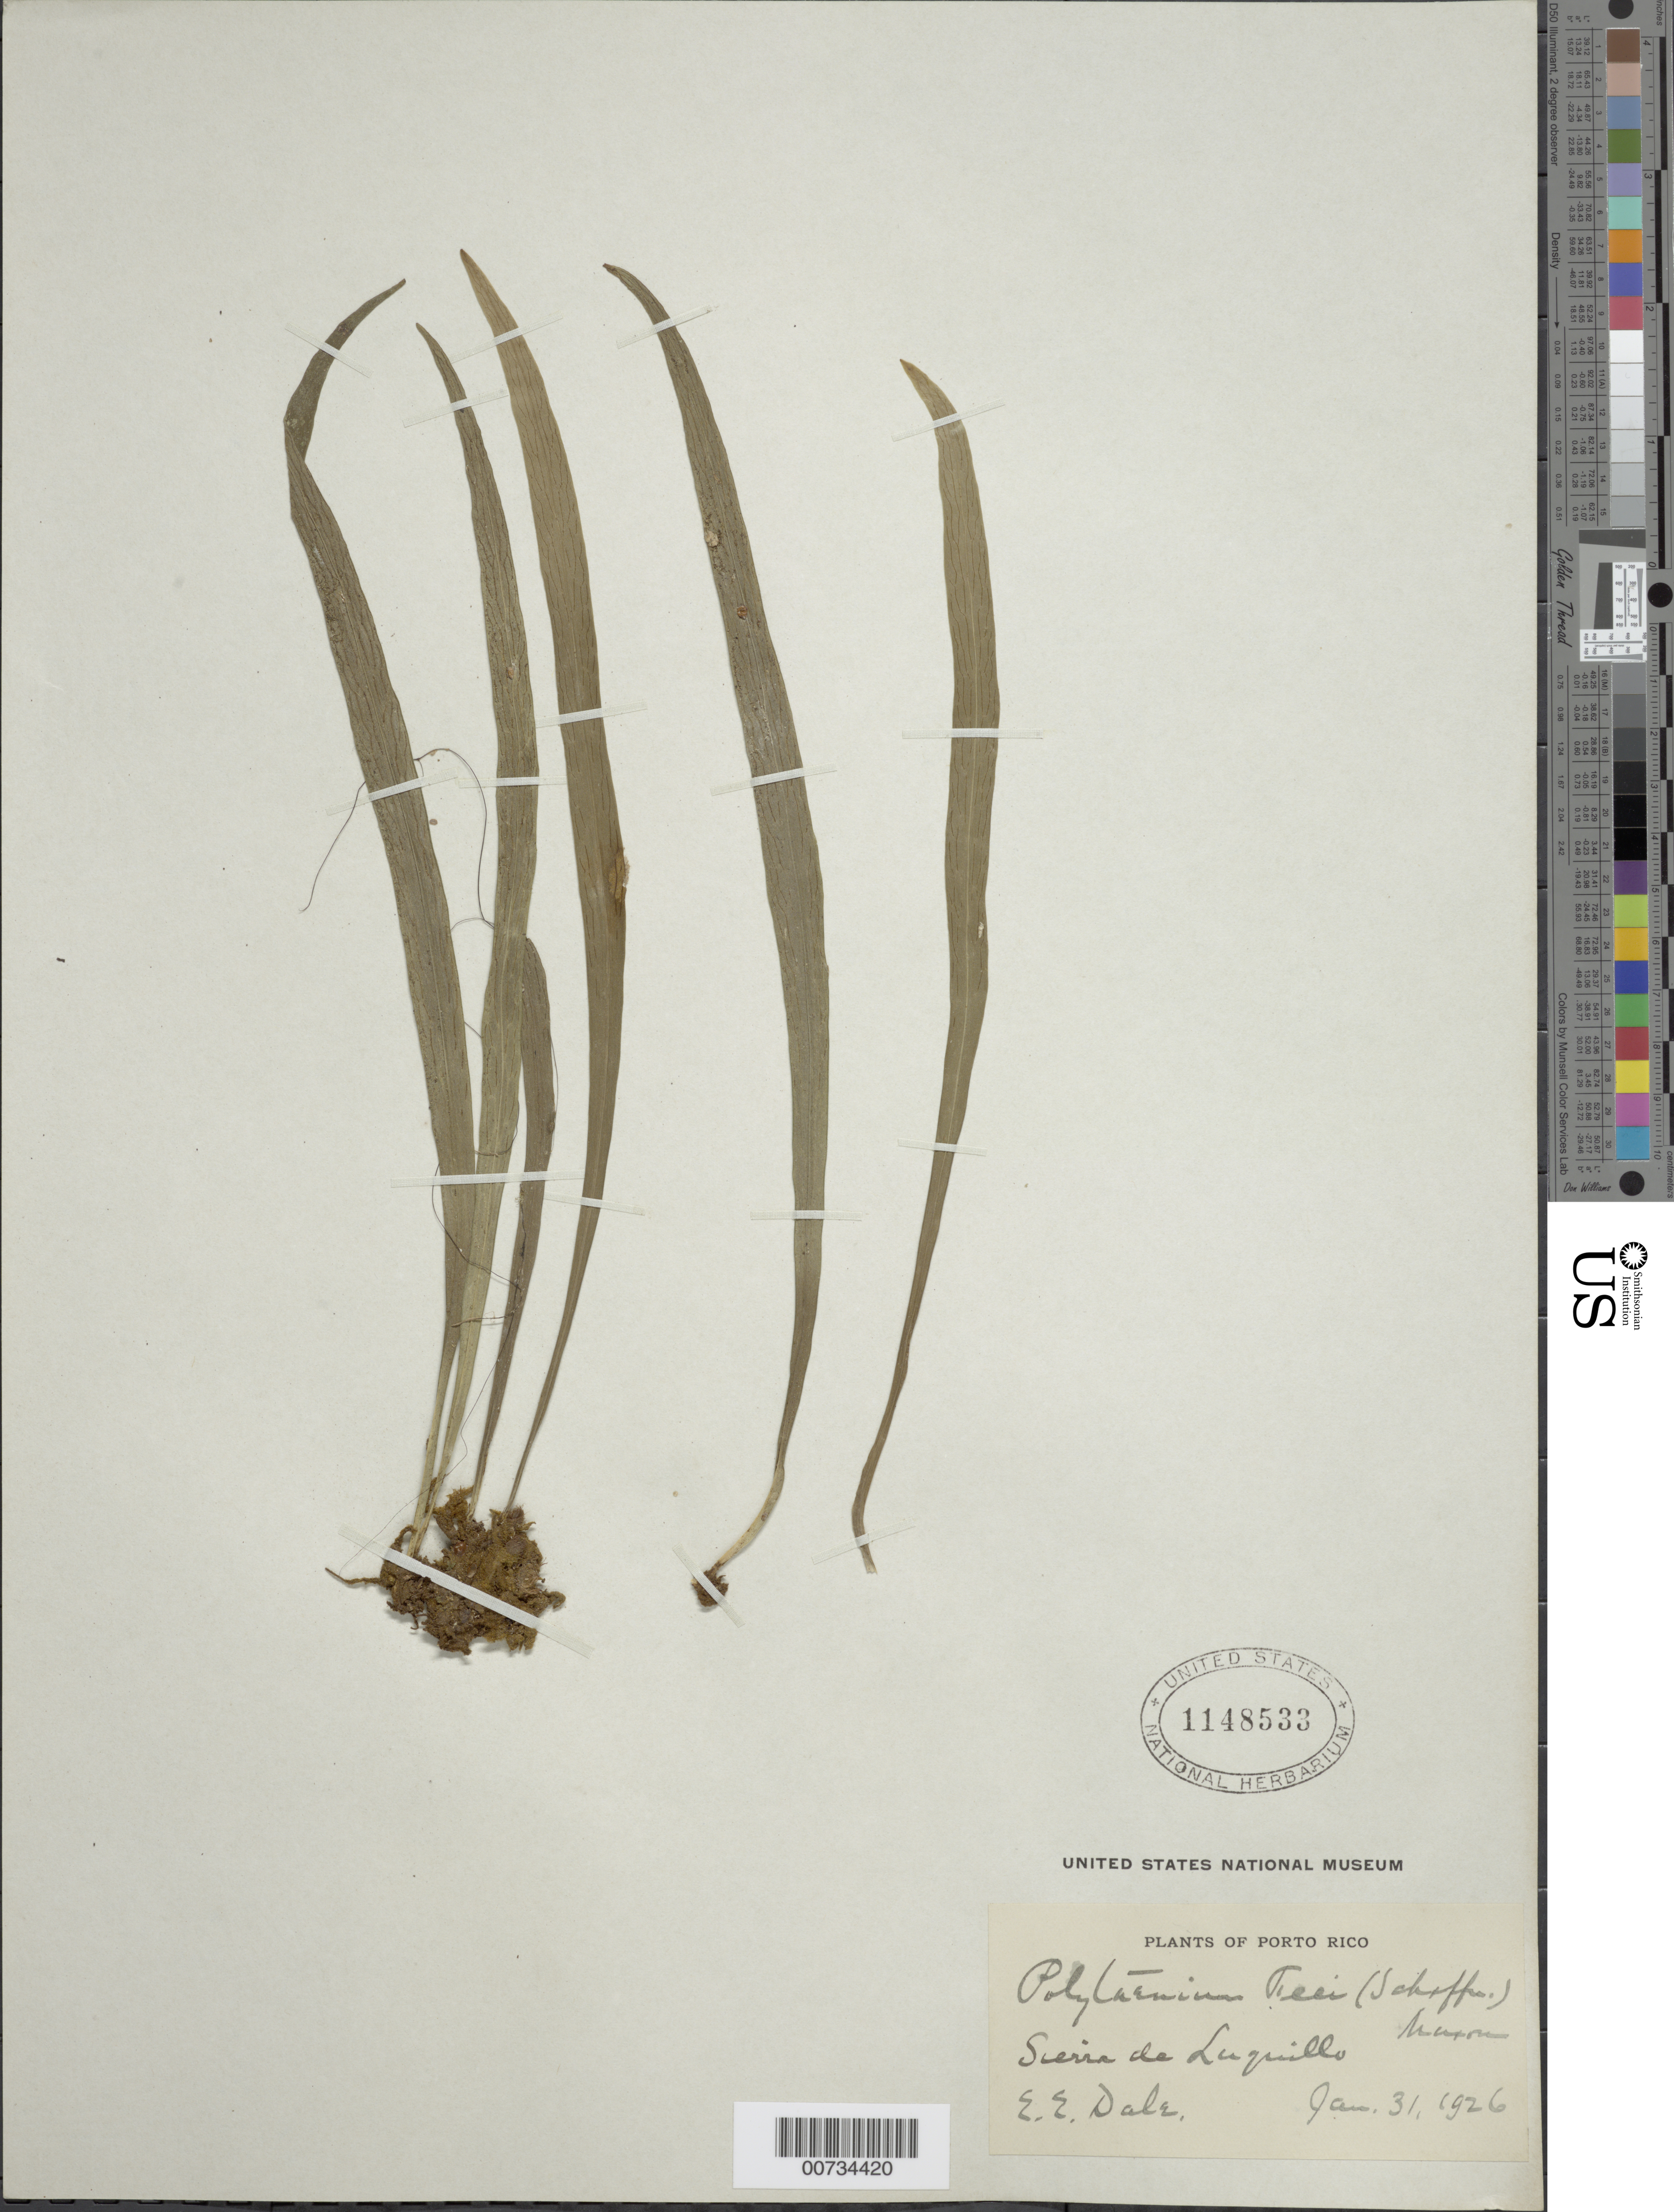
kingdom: Plantae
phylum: Tracheophyta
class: Polypodiopsida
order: Polypodiales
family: Pteridaceae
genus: Polytaenium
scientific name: Polytaenium lanceolatum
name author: (L.) Desv.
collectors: E. Dale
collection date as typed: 31 Jan 1926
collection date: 1926-01-31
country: Puerto Rico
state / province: Luquillo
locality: Sierra de Luquillo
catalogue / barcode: US 1148533